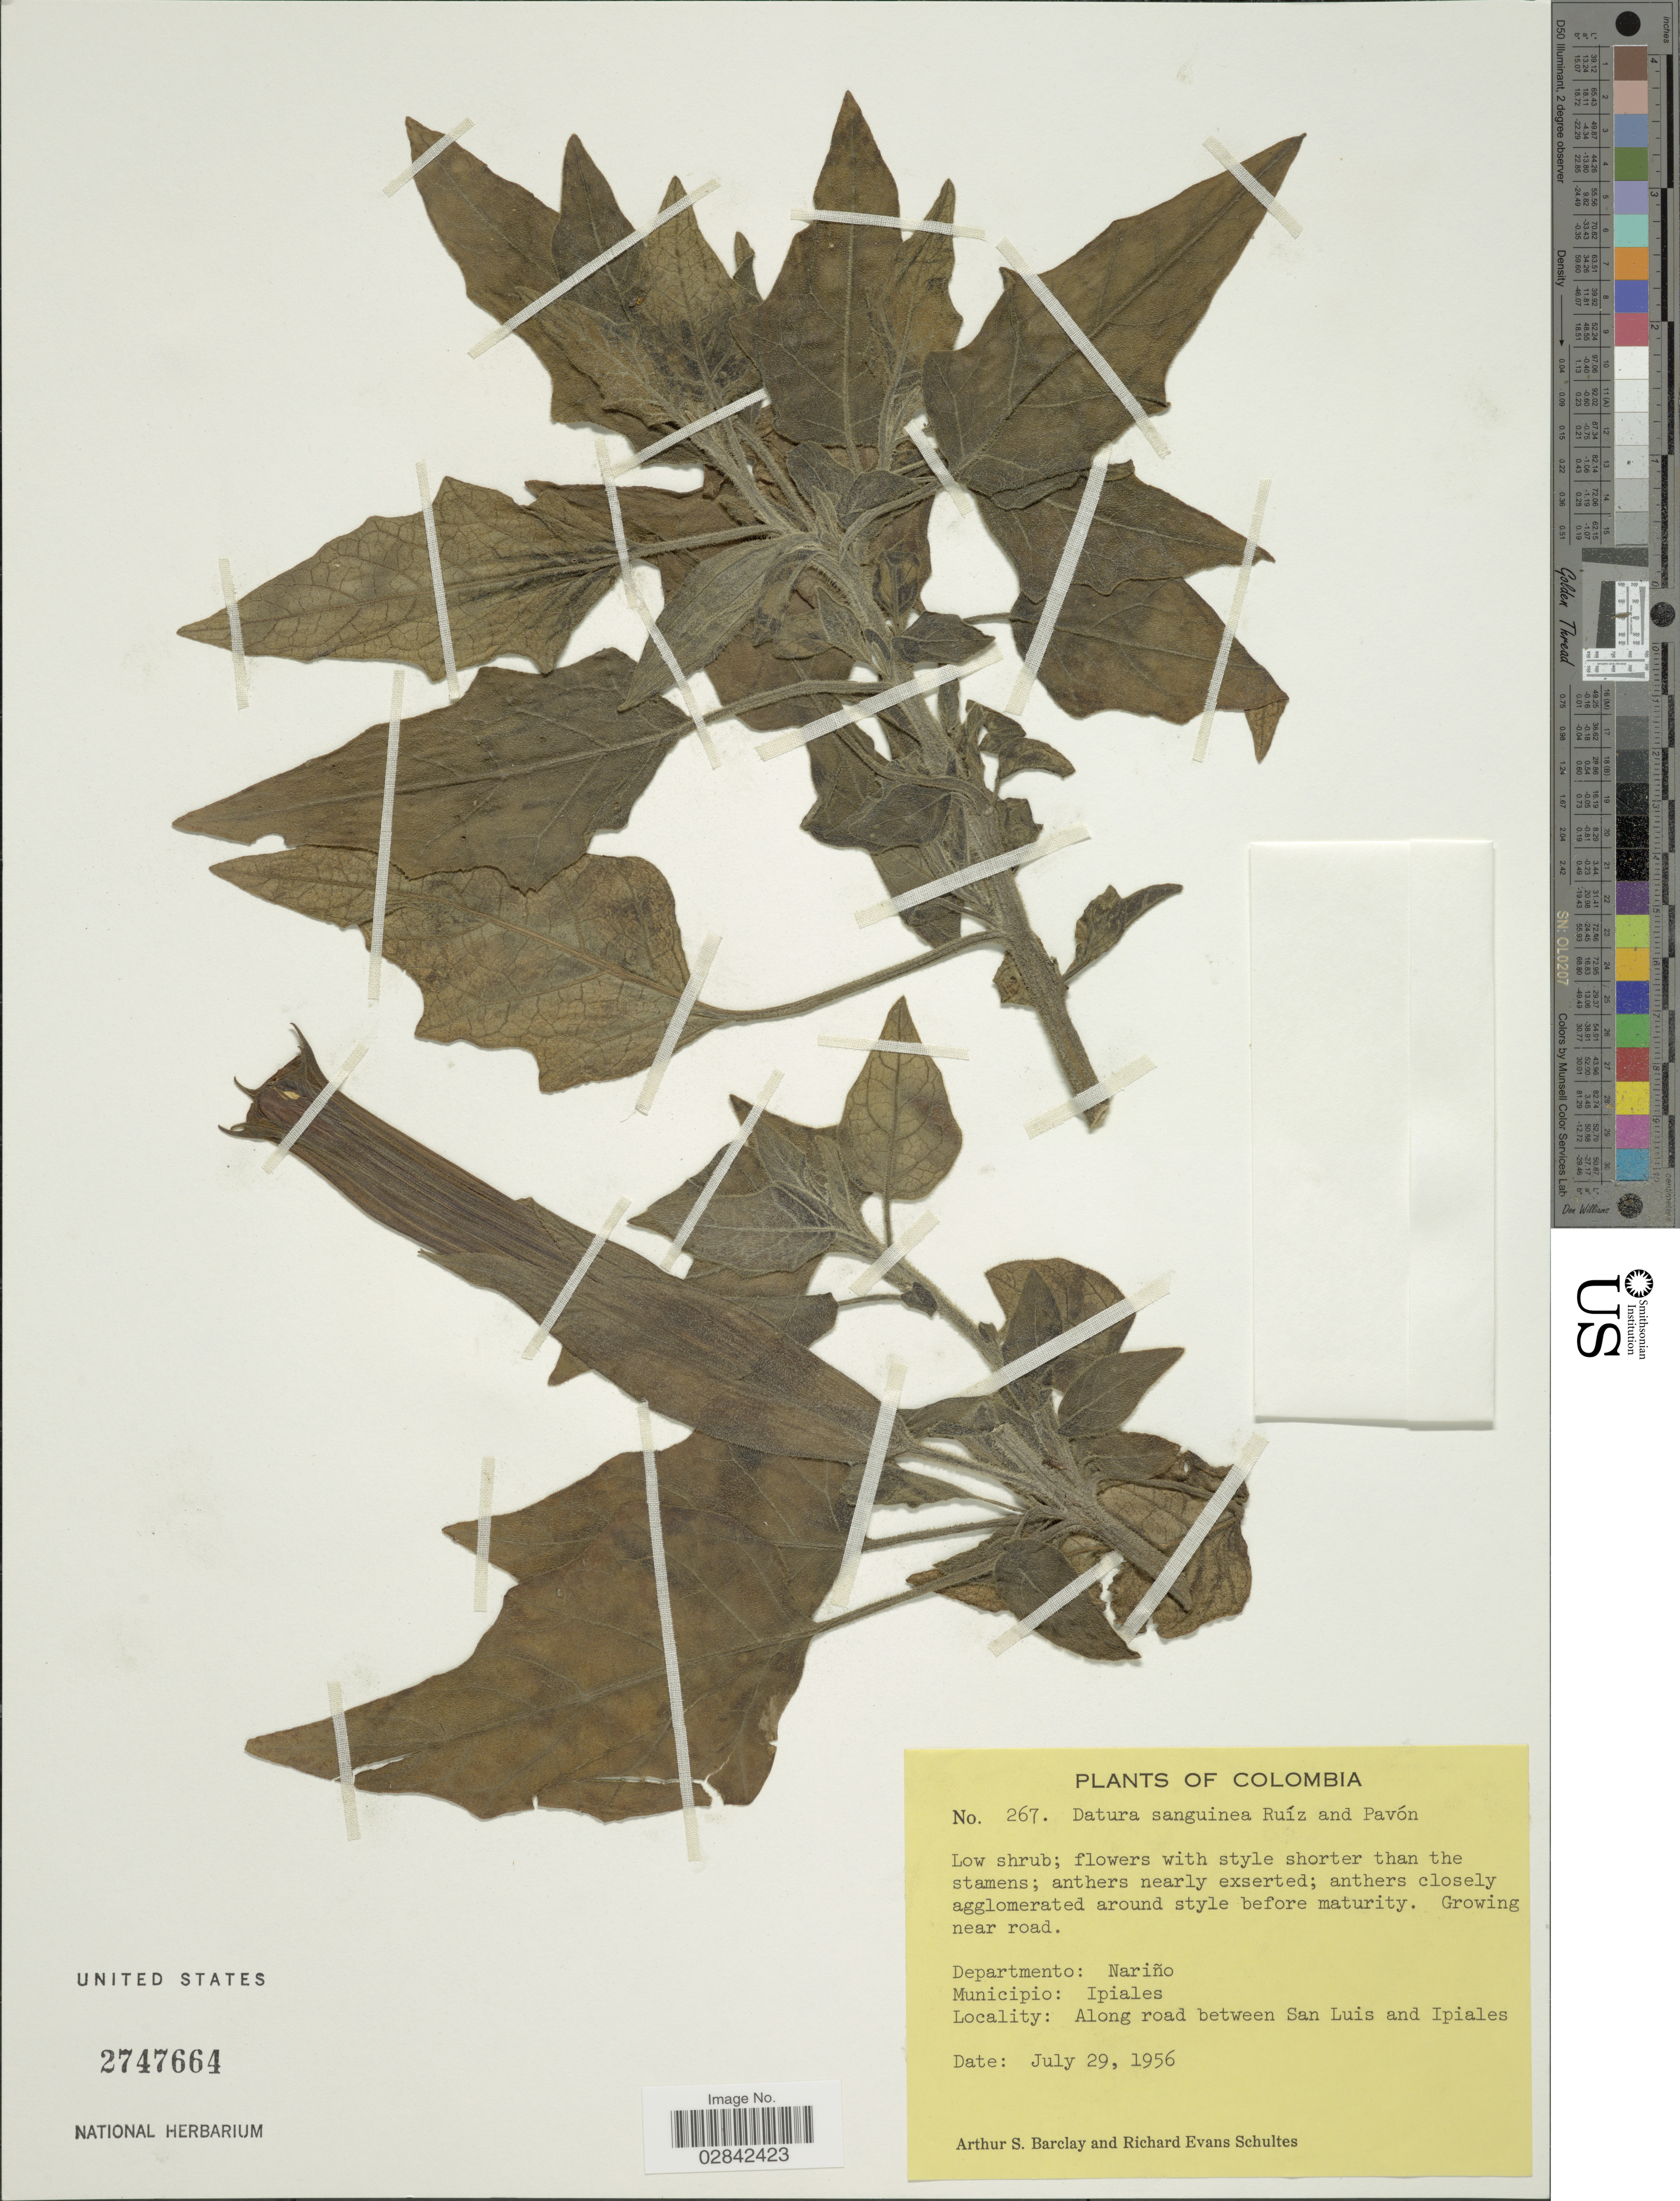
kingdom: Plantae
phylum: Tracheophyta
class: Magnoliopsida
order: Solanales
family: Solanaceae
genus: Brugmansia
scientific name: Brugmansia sanguinea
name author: (Ruiz & Pav.) D. Don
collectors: A. S. Barclay & R. E. Schultes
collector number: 267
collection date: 1956-07-29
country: Colombia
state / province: Nariño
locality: Departmento: Nariño. Municipio: Ipiales. Along road between San Luis and Ipiales.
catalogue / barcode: US 2747664